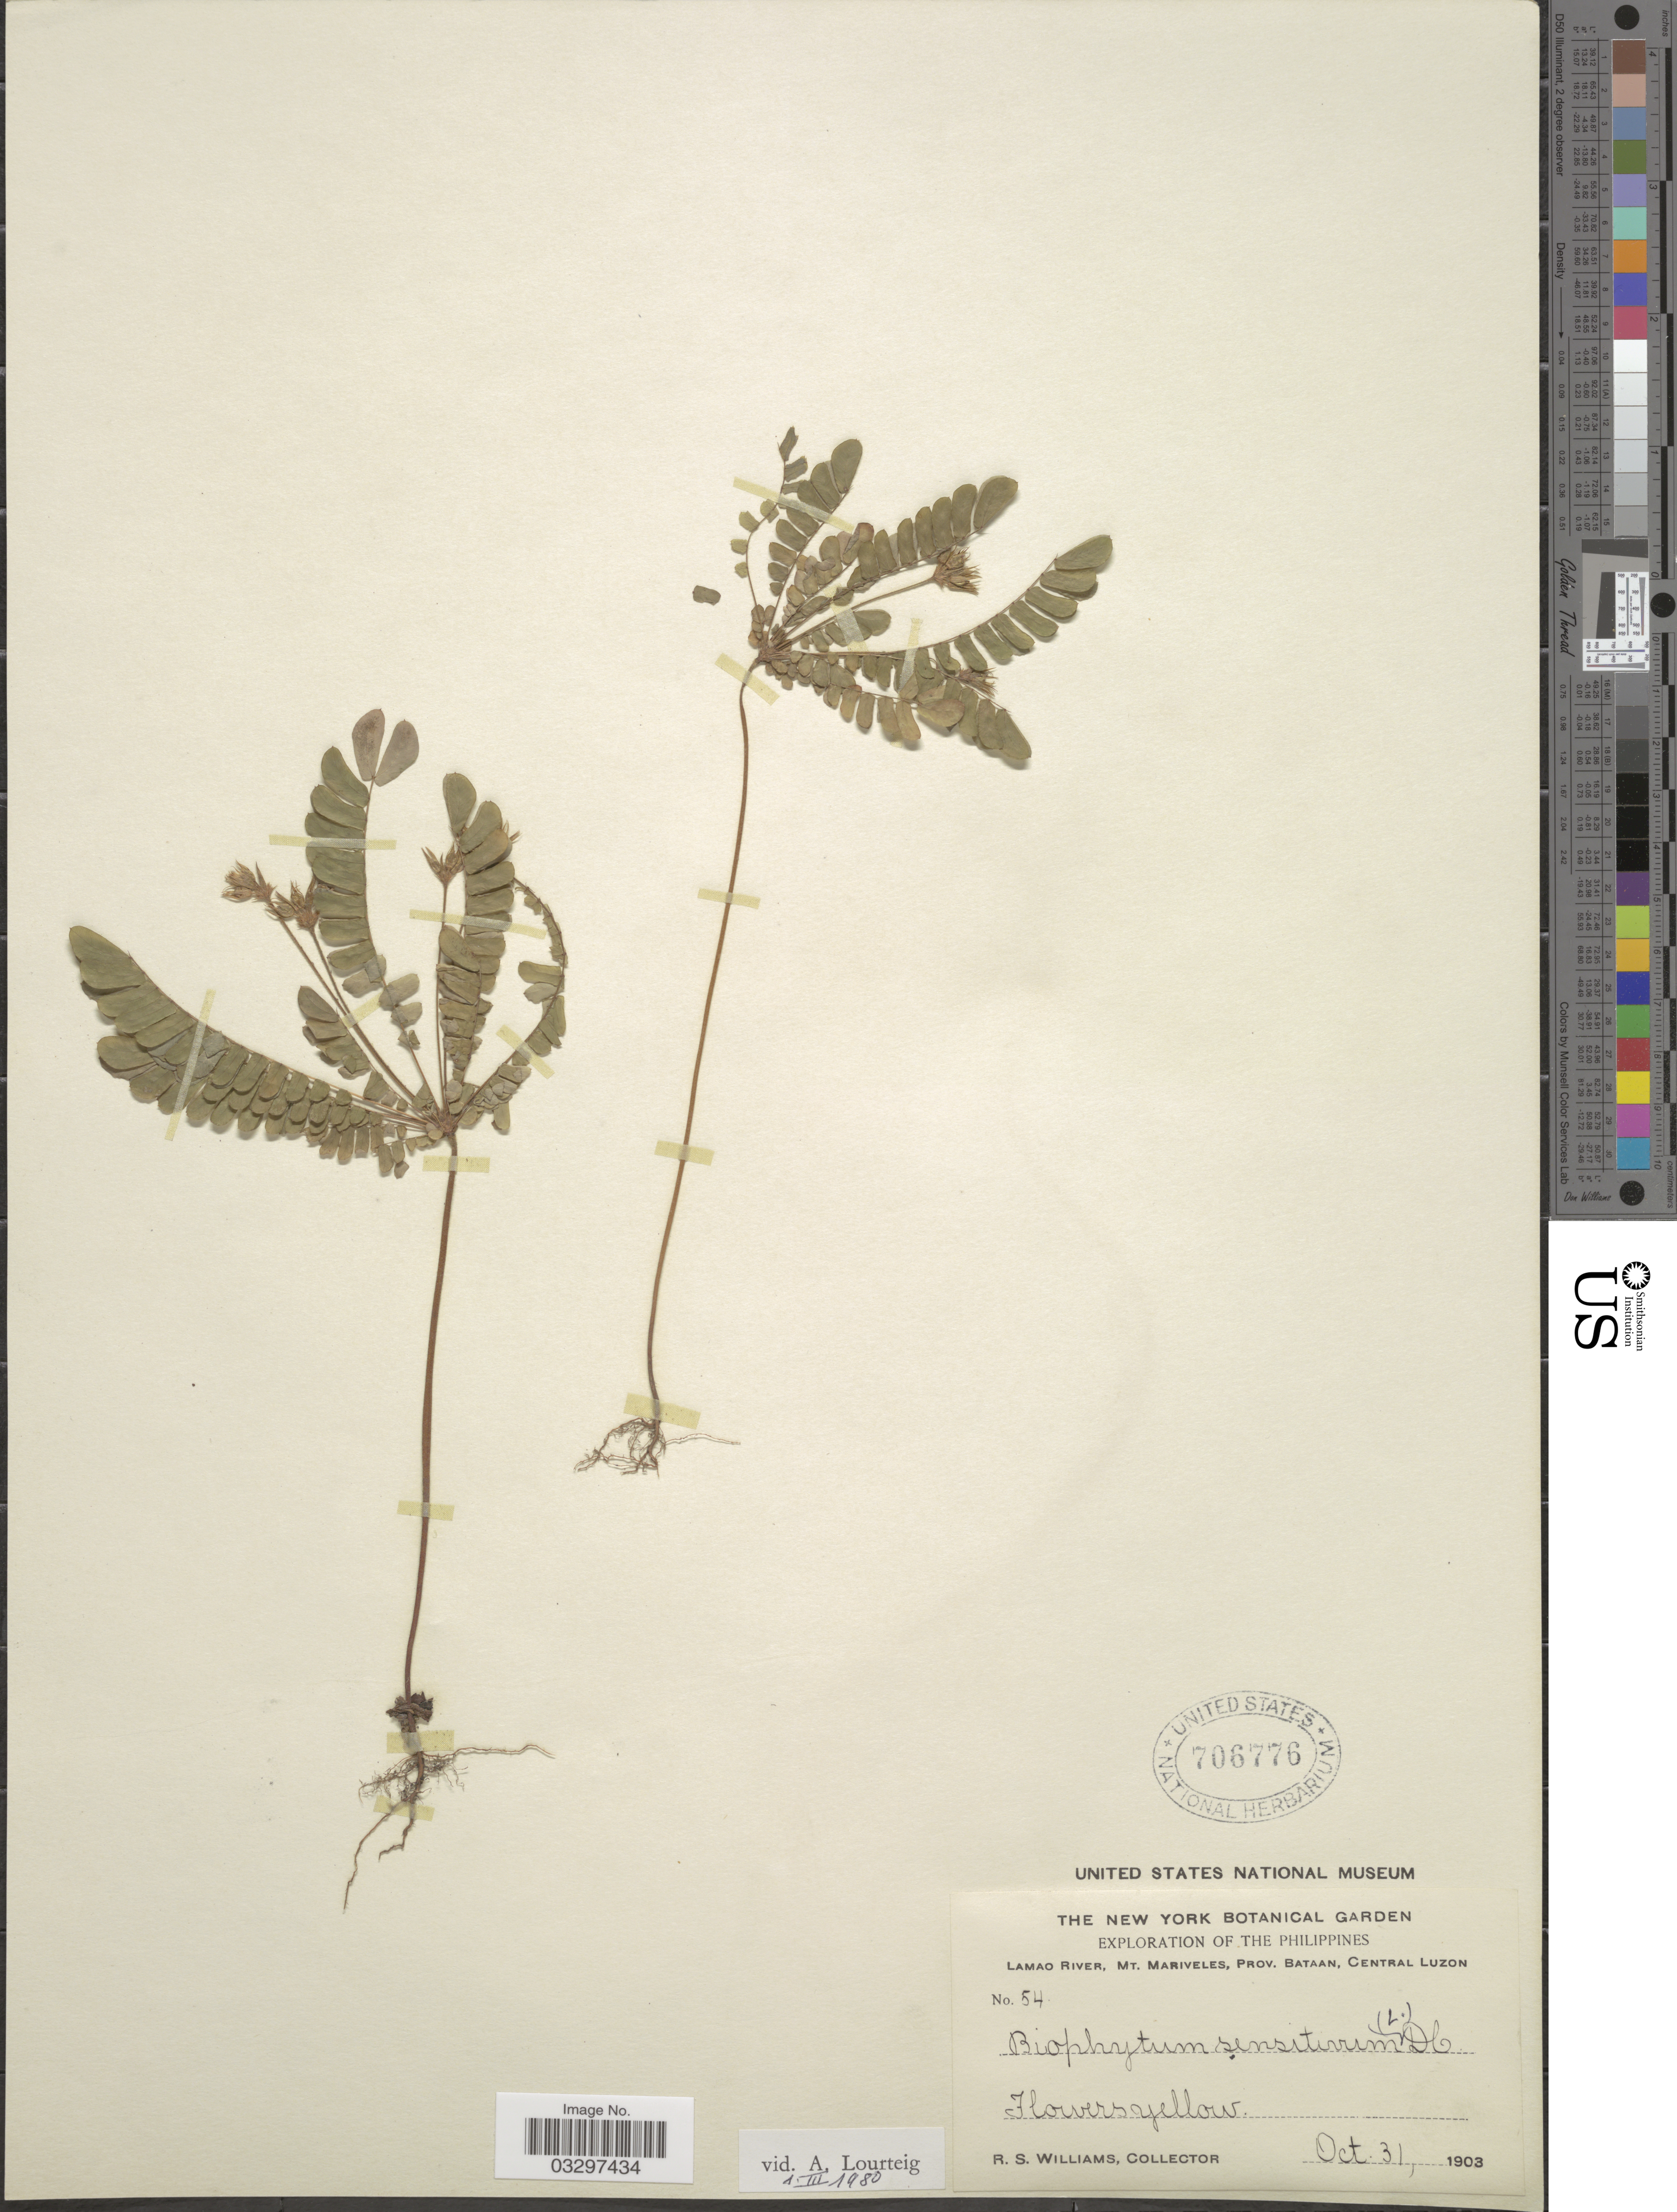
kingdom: Plantae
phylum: Tracheophyta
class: Magnoliopsida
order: Oxalidales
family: Oxalidaceae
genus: Biophytum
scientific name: Biophytum sensitivum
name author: (L.) DC.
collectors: R. S. Williams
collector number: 54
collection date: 1903-10-31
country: Philippines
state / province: Central Luzon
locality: Lamao River, Mt. Mariveles, Prov. Bataan.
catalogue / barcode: US 706776